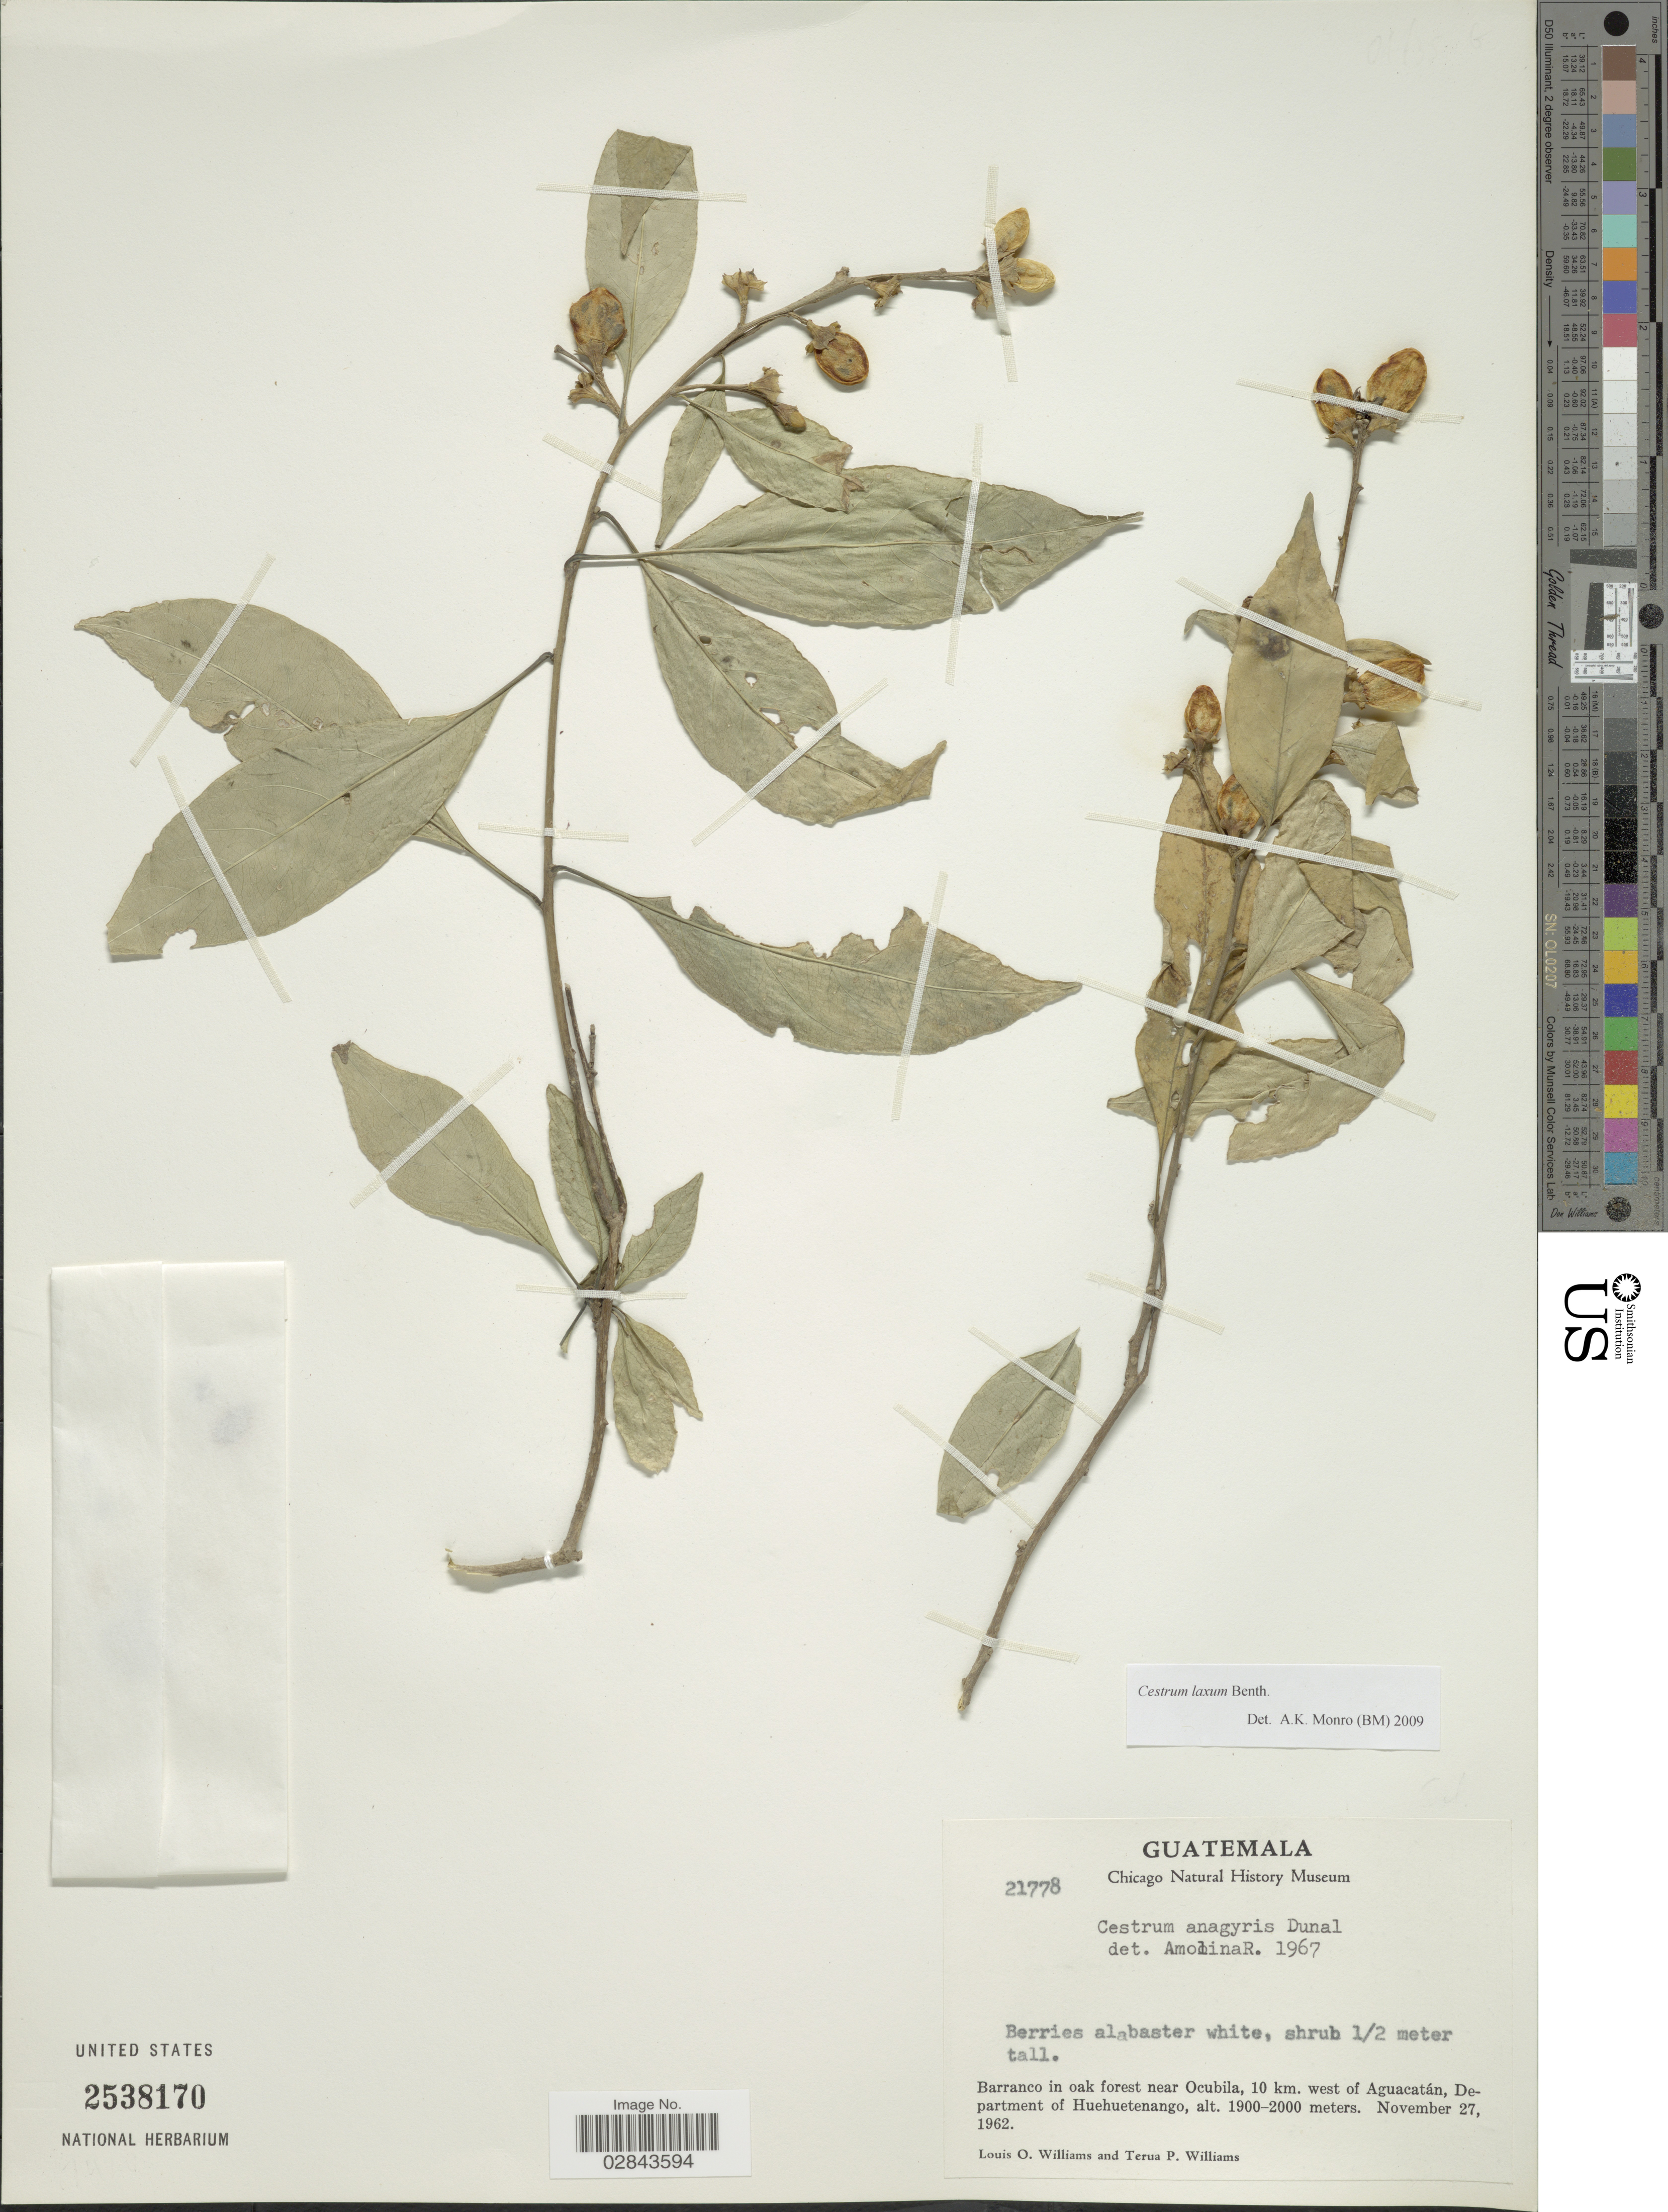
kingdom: Plantae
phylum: Tracheophyta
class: Magnoliopsida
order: Solanales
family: Solanaceae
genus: Cestrum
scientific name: Cestrum laxum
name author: Benth.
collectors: L. O. Williams & T. Williams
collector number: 21778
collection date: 1962-11-27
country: Guatemala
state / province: Huehuetenango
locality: Barranco in oak forest near Ocubila, 10 km. west of Aguacatán, Department of Huehuetenango.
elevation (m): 1900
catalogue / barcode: US 2538170